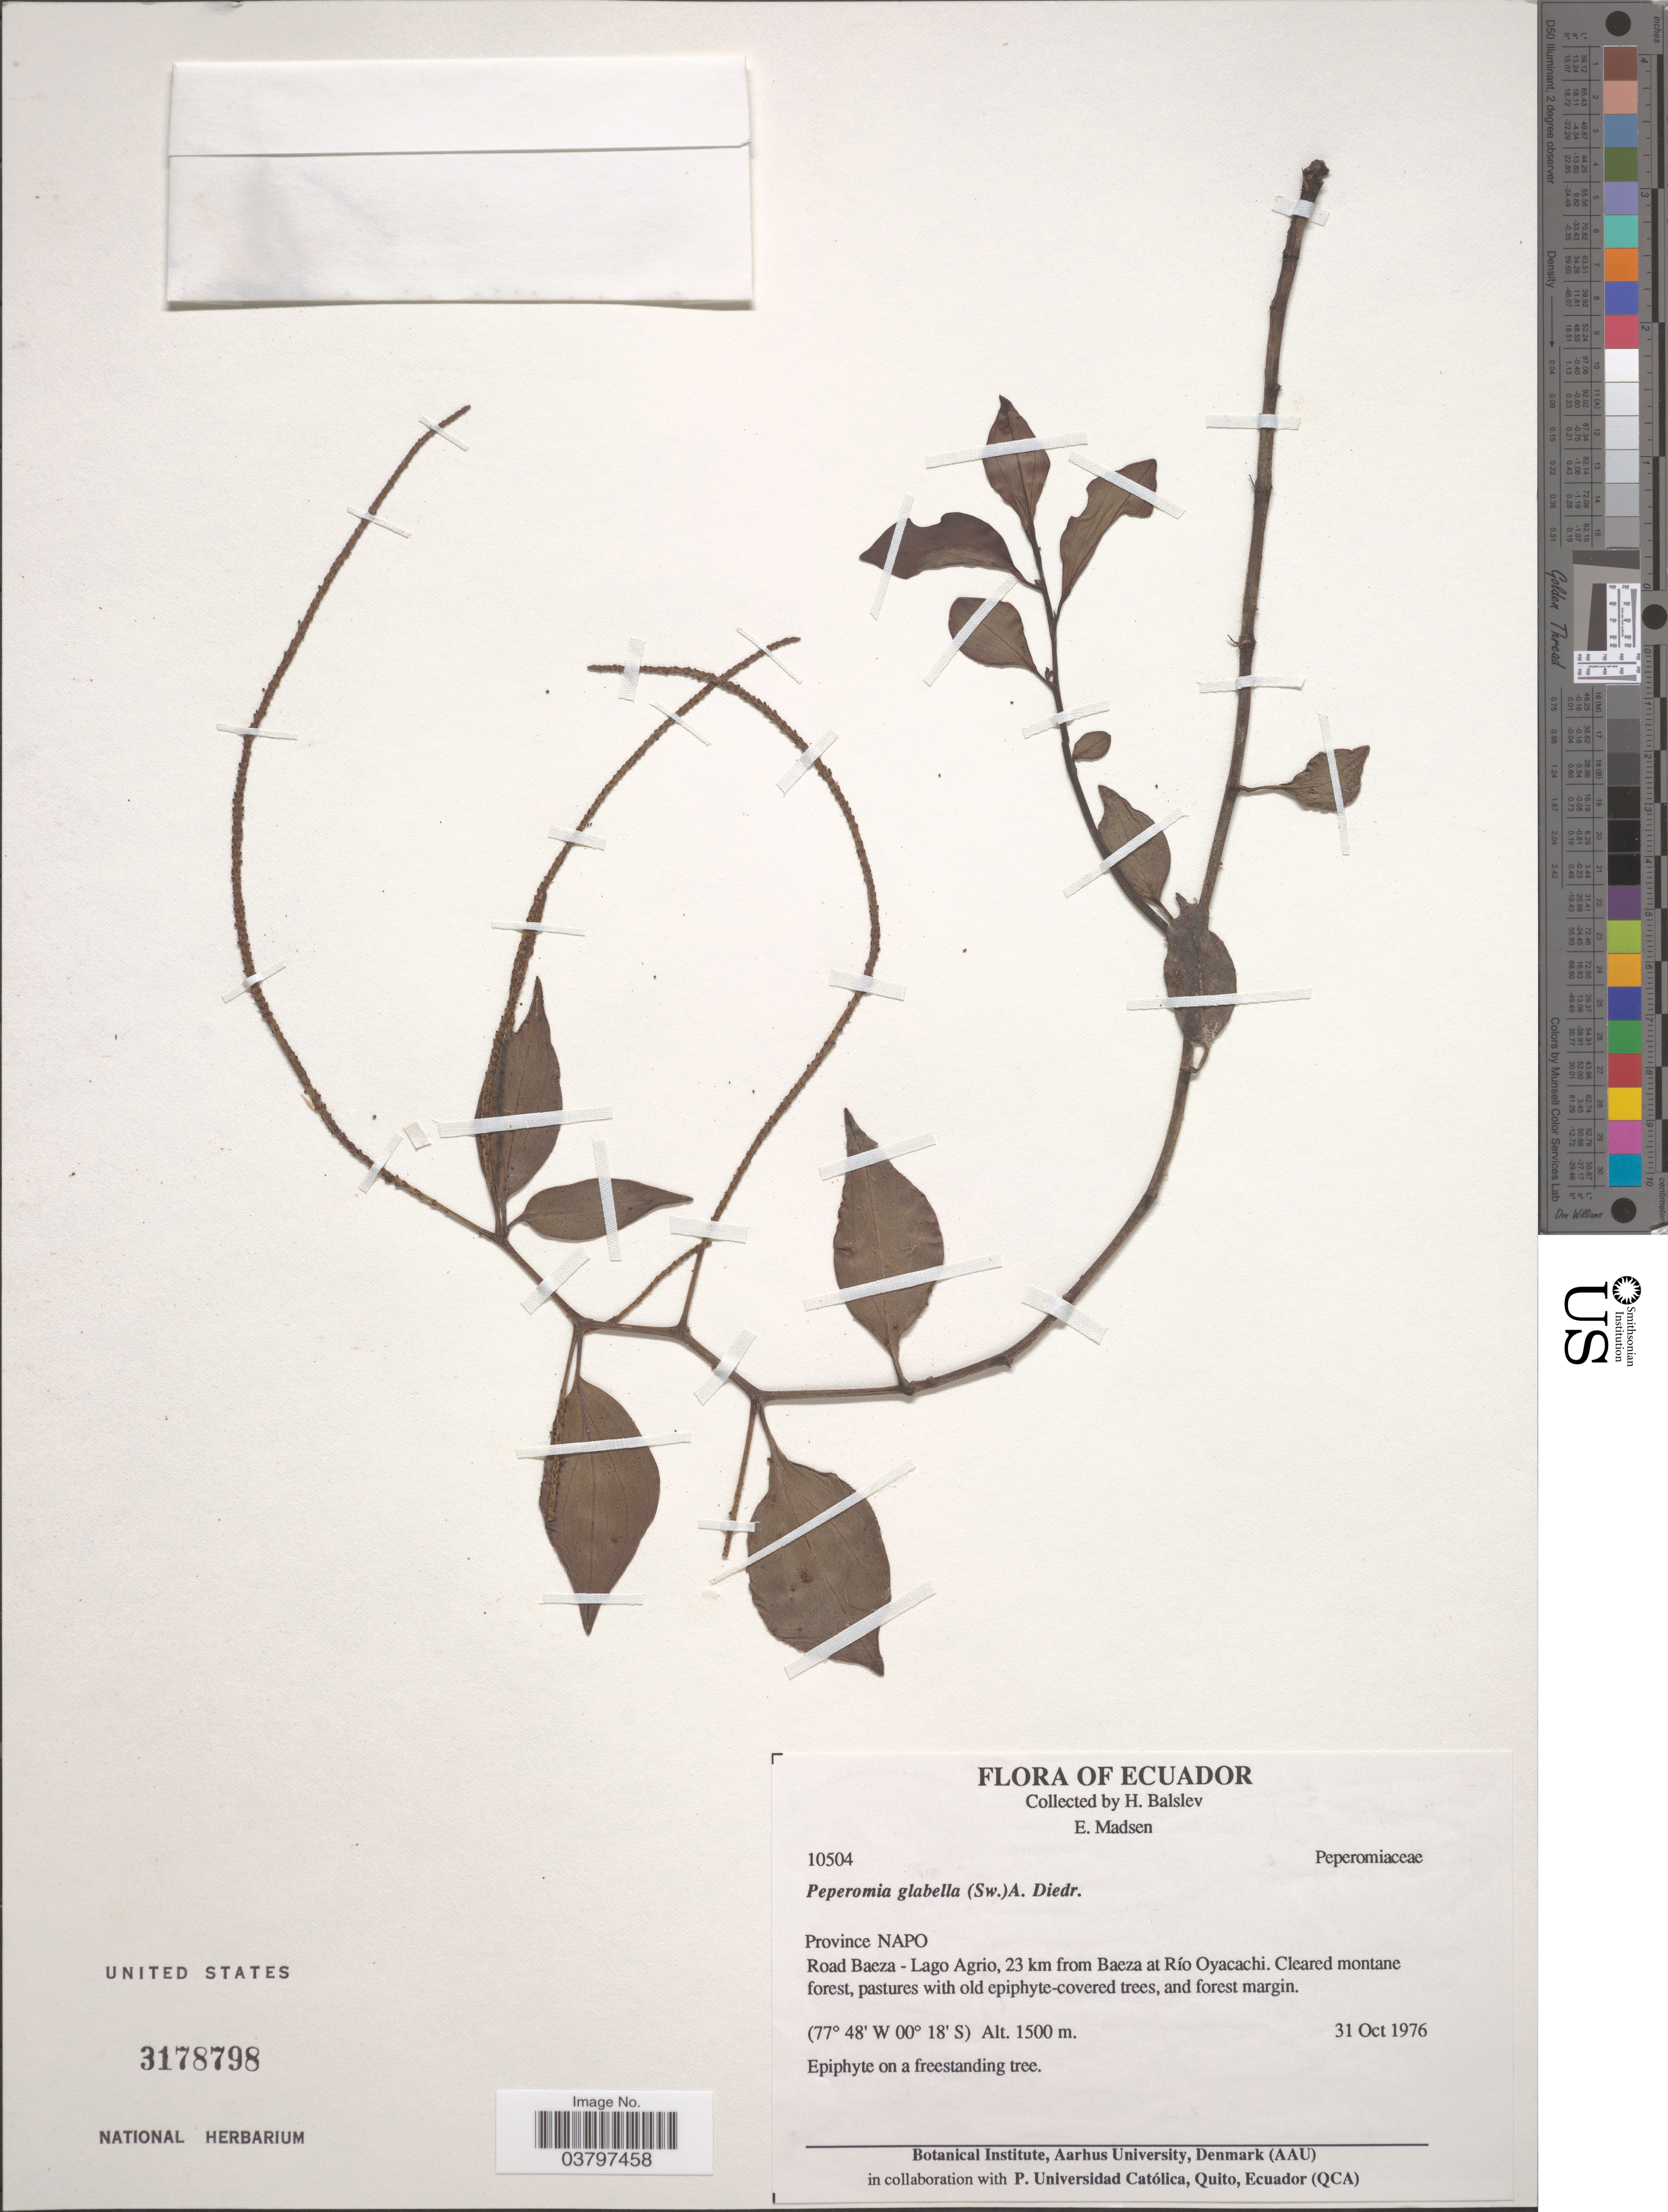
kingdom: Plantae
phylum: Tracheophyta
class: Magnoliopsida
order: Piperales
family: Piperaceae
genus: Peperomia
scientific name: Peperomia glabella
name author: (Sw.) A. Dietr.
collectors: H. Balslev & E. Madsen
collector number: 10504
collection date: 1976-10-31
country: Ecuador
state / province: Napo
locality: Road Baeza-Lago Agrio, 23 km from Baeza at Río Oyacachi.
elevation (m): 1500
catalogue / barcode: US 3178798